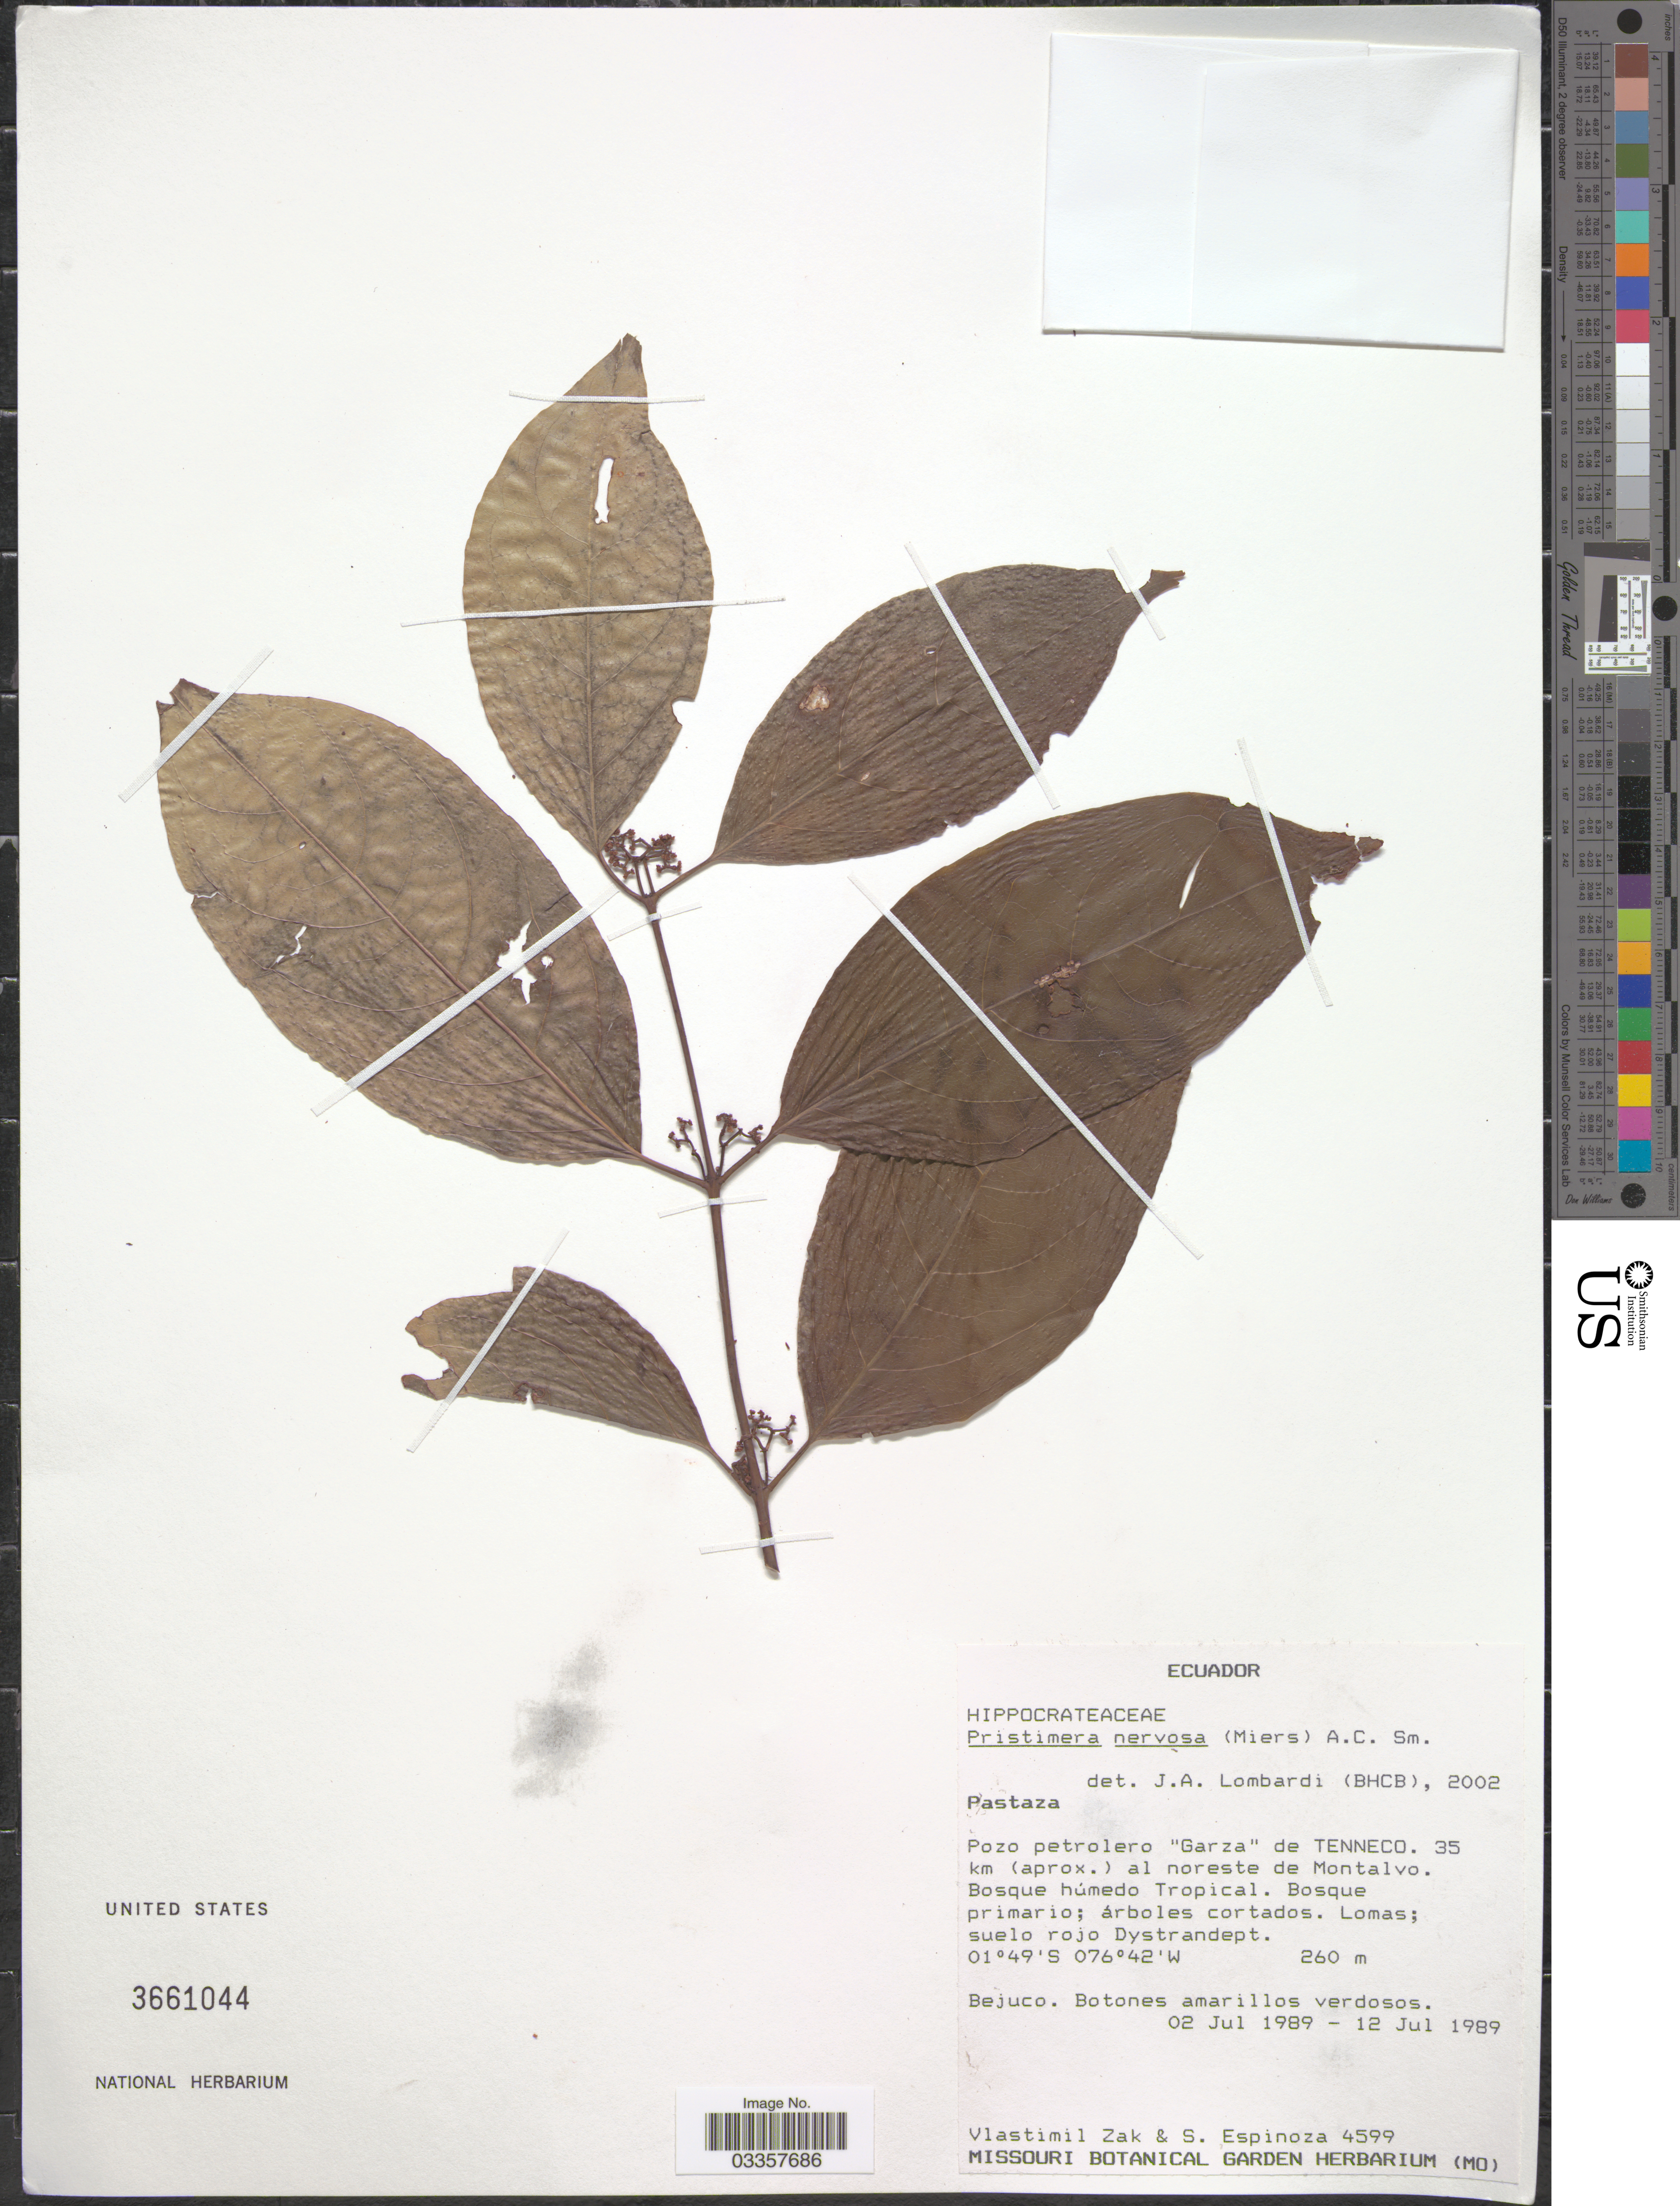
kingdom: Plantae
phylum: Tracheophyta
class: Magnoliopsida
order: Celastrales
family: Celastraceae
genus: Pristimera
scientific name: Pristimera nervosa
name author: (Miers) A.C. Sm.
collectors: V. Zak & S. Espinoza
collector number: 4599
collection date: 1989-07-02/1989-07-12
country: Ecuador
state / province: Pastaza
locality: Pozo petrolero "Garza" de TENNECO. 35 km (aprox.) al noreste de Montalvo.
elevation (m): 260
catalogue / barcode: US 3661044